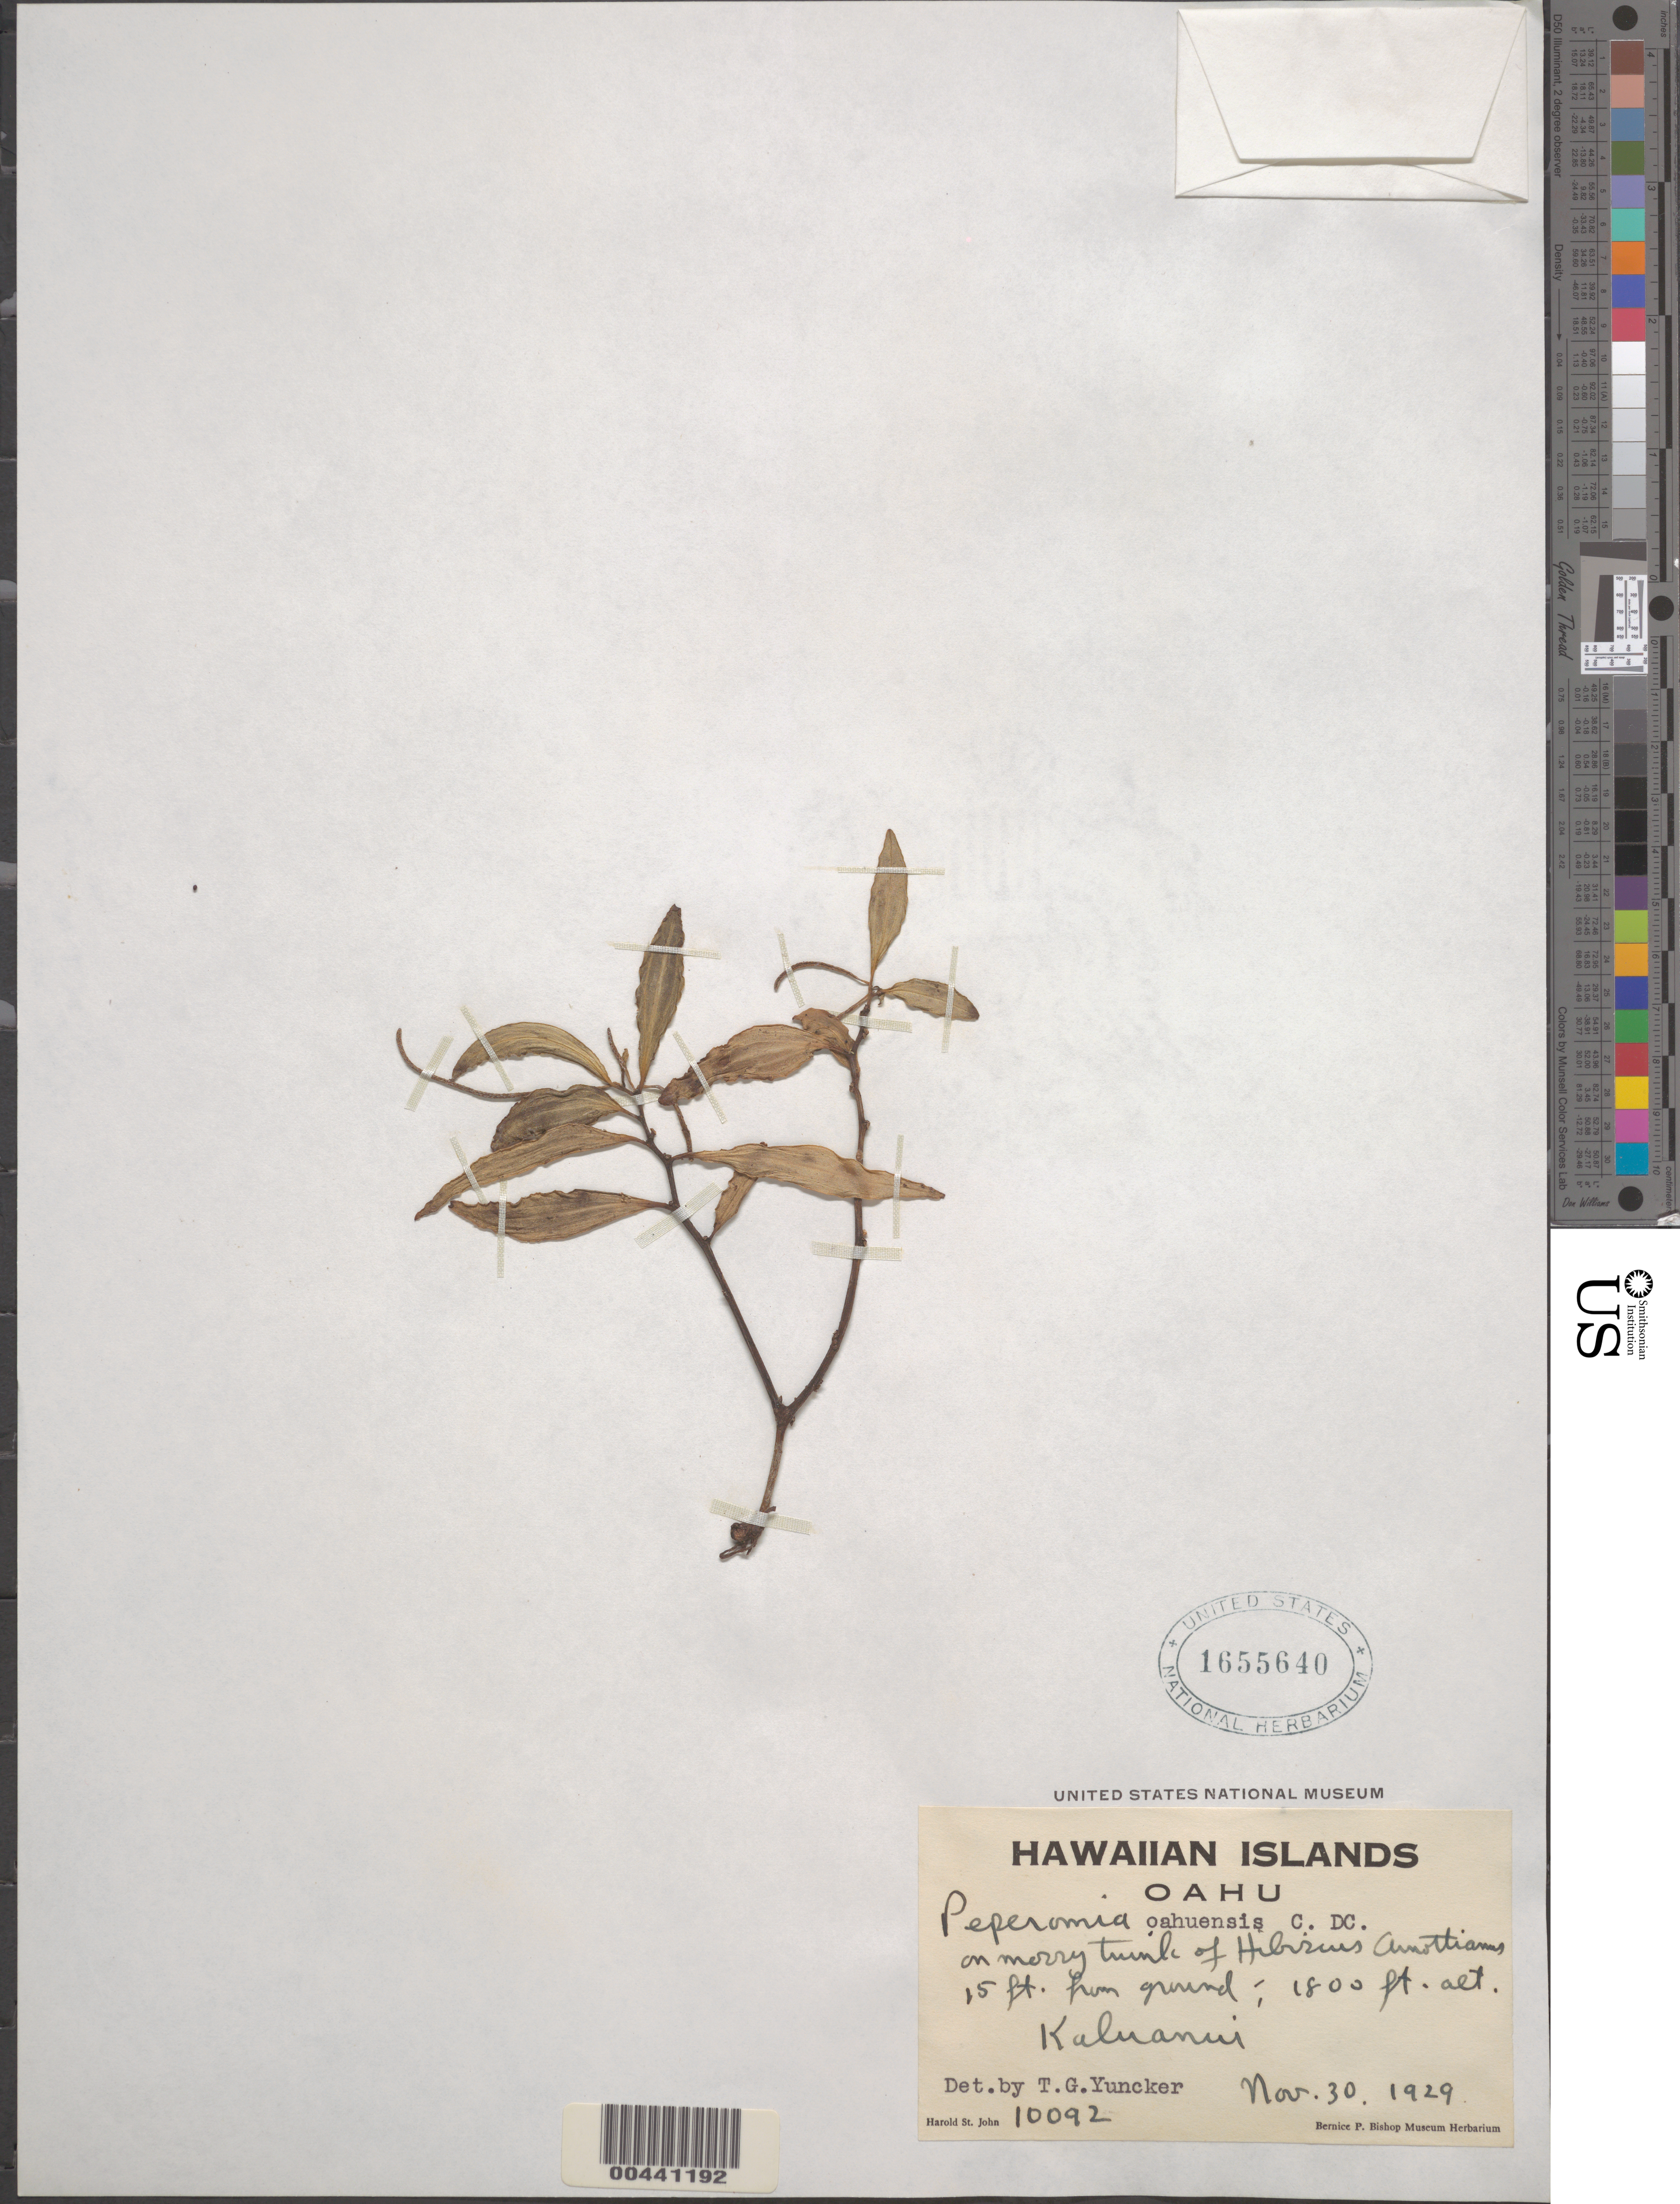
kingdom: Plantae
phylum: Tracheophyta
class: Magnoliopsida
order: Piperales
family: Piperaceae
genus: Peperomia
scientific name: Peperomia oahuensis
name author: C. DC.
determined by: Yuncker, T. G.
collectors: H. St. John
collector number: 10092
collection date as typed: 30 Nov 1929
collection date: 1929-11-30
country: United States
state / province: Hawaii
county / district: Kauai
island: Kaua'i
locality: Kaluanui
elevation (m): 549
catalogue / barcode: US 1655640